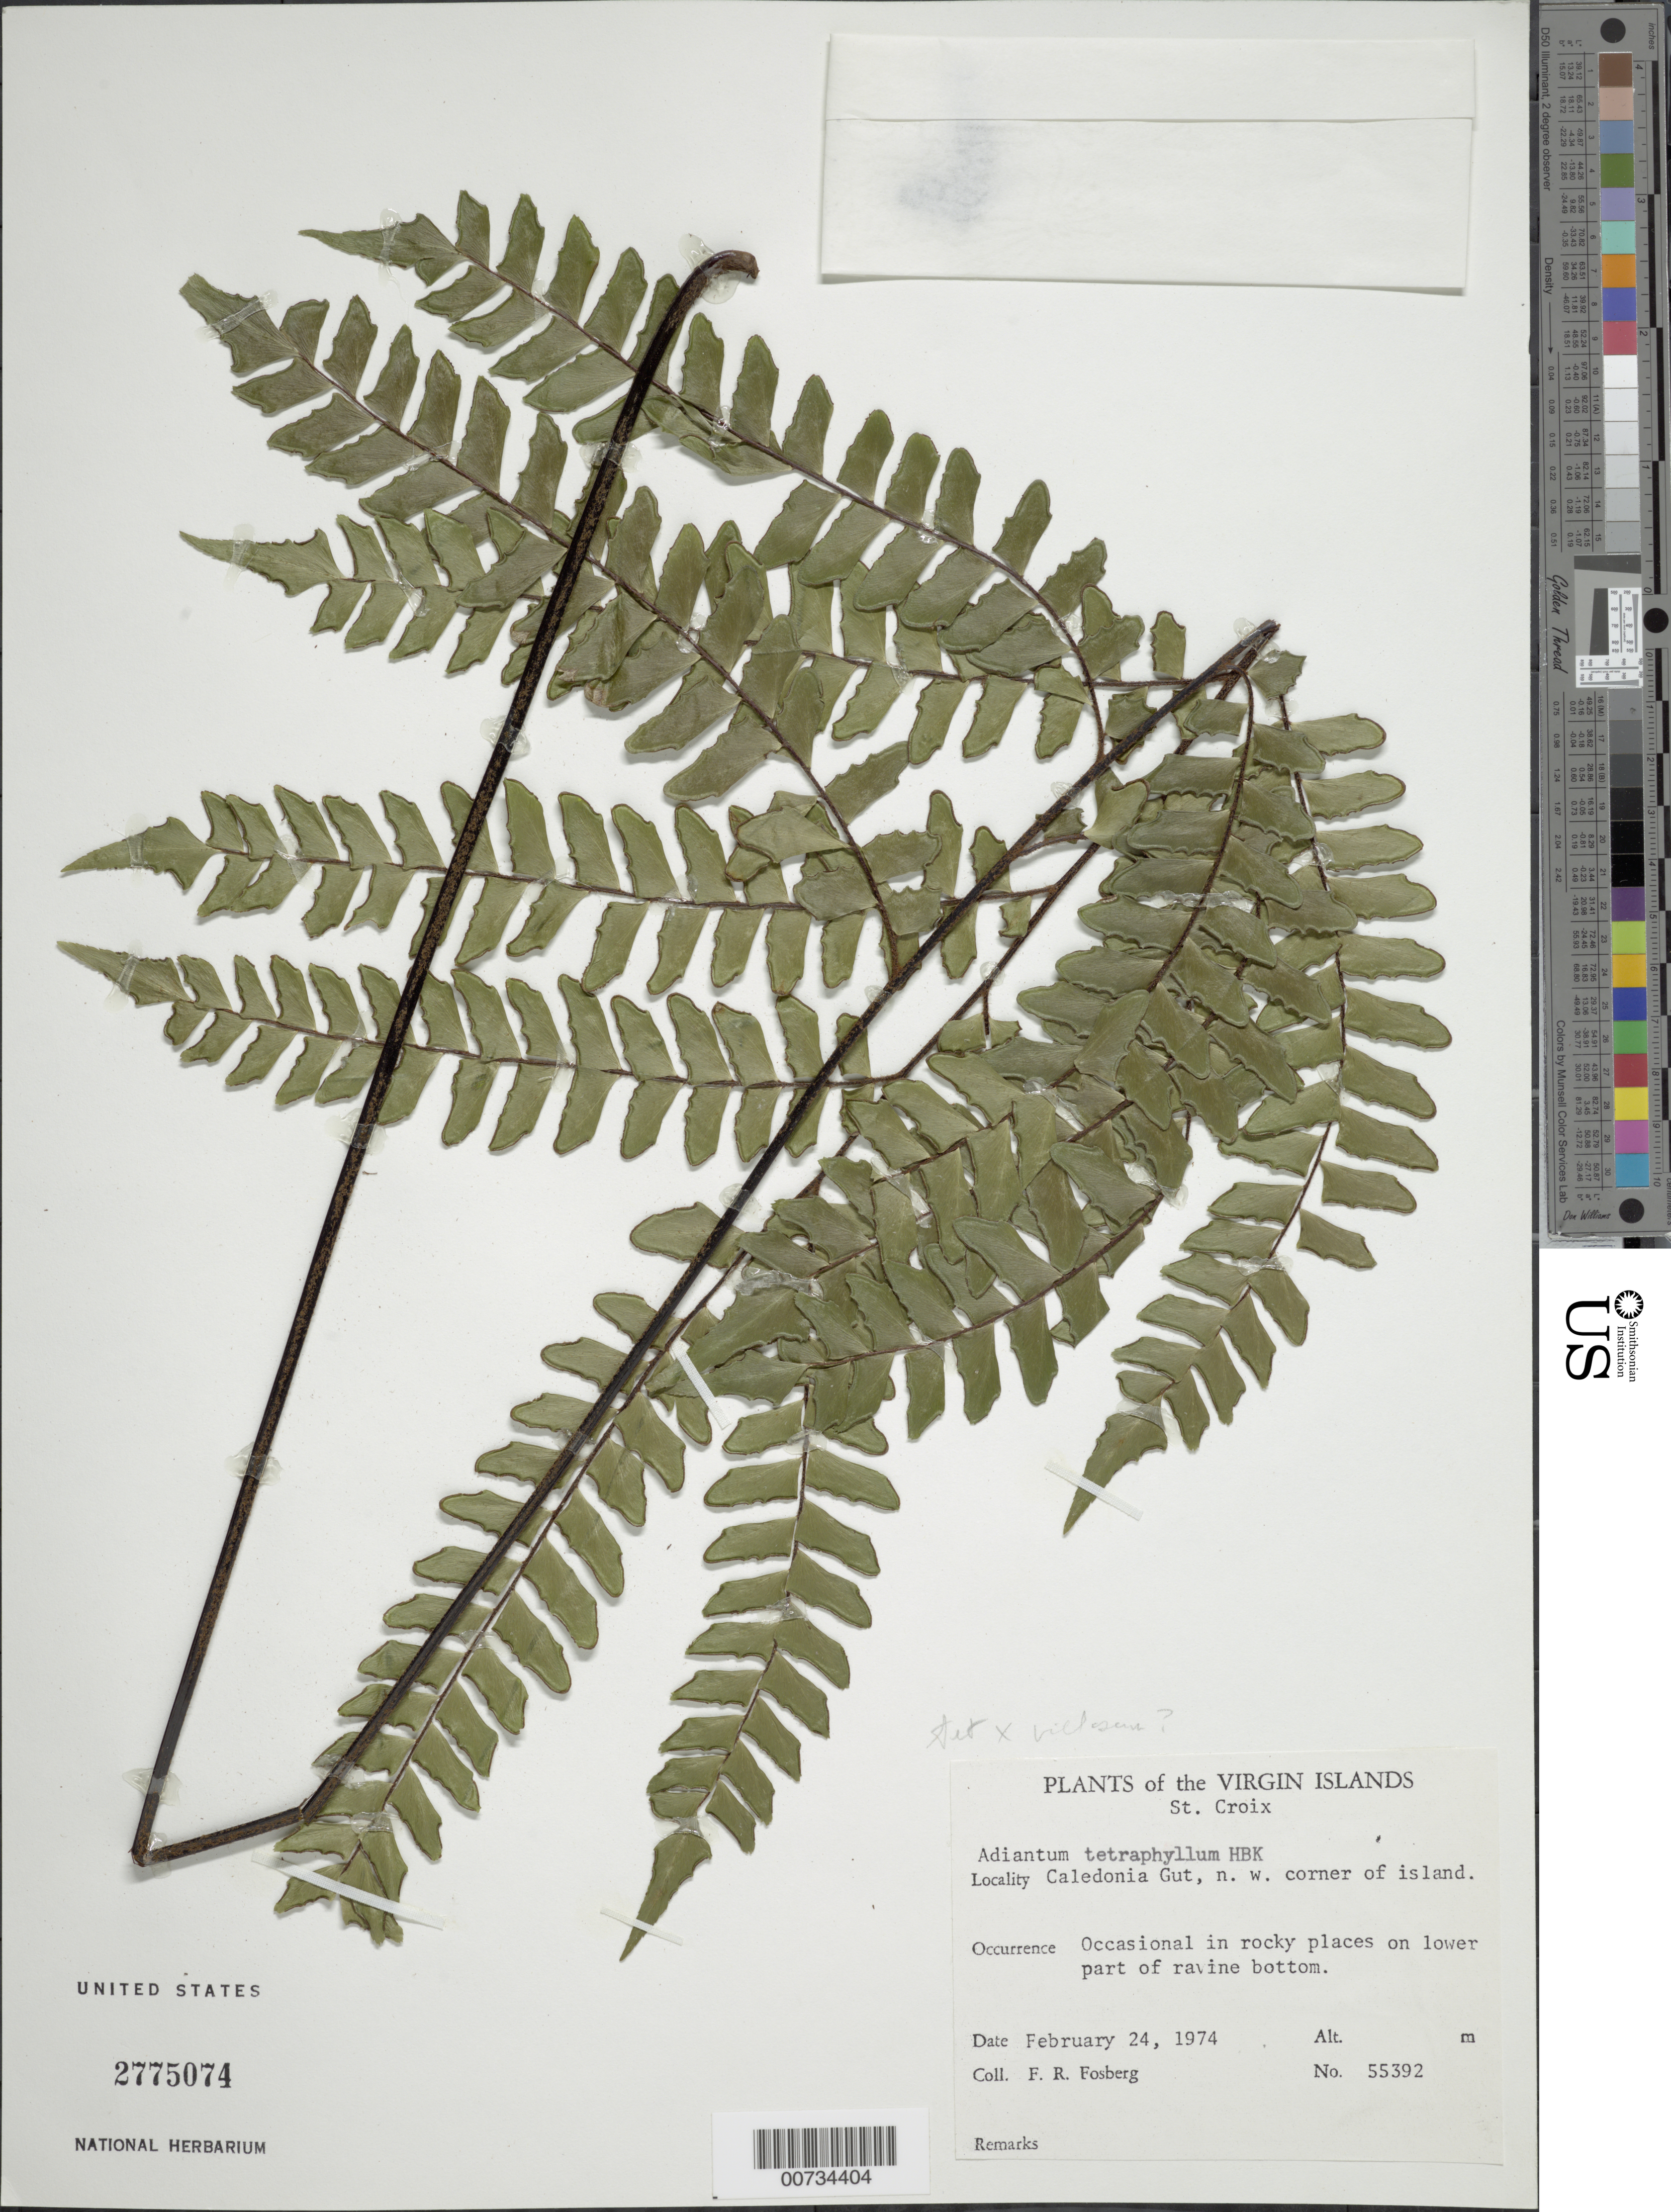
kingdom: Plantae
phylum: Tracheophyta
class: Polypodiopsida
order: Polypodiales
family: Pteridaceae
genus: Adiantum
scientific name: Adiantum tetraphyllum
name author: Humb. & Bonpl. ex Willd.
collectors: F. R. Fosberg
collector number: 55392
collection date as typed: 24 Feb 1974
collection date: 1974-02-24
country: U.S. Virgin Islands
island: St. Croix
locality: St. Croix, Caledonia Gut, NW corner of island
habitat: In rocky places on lower part of ravine bottom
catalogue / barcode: US 2775074